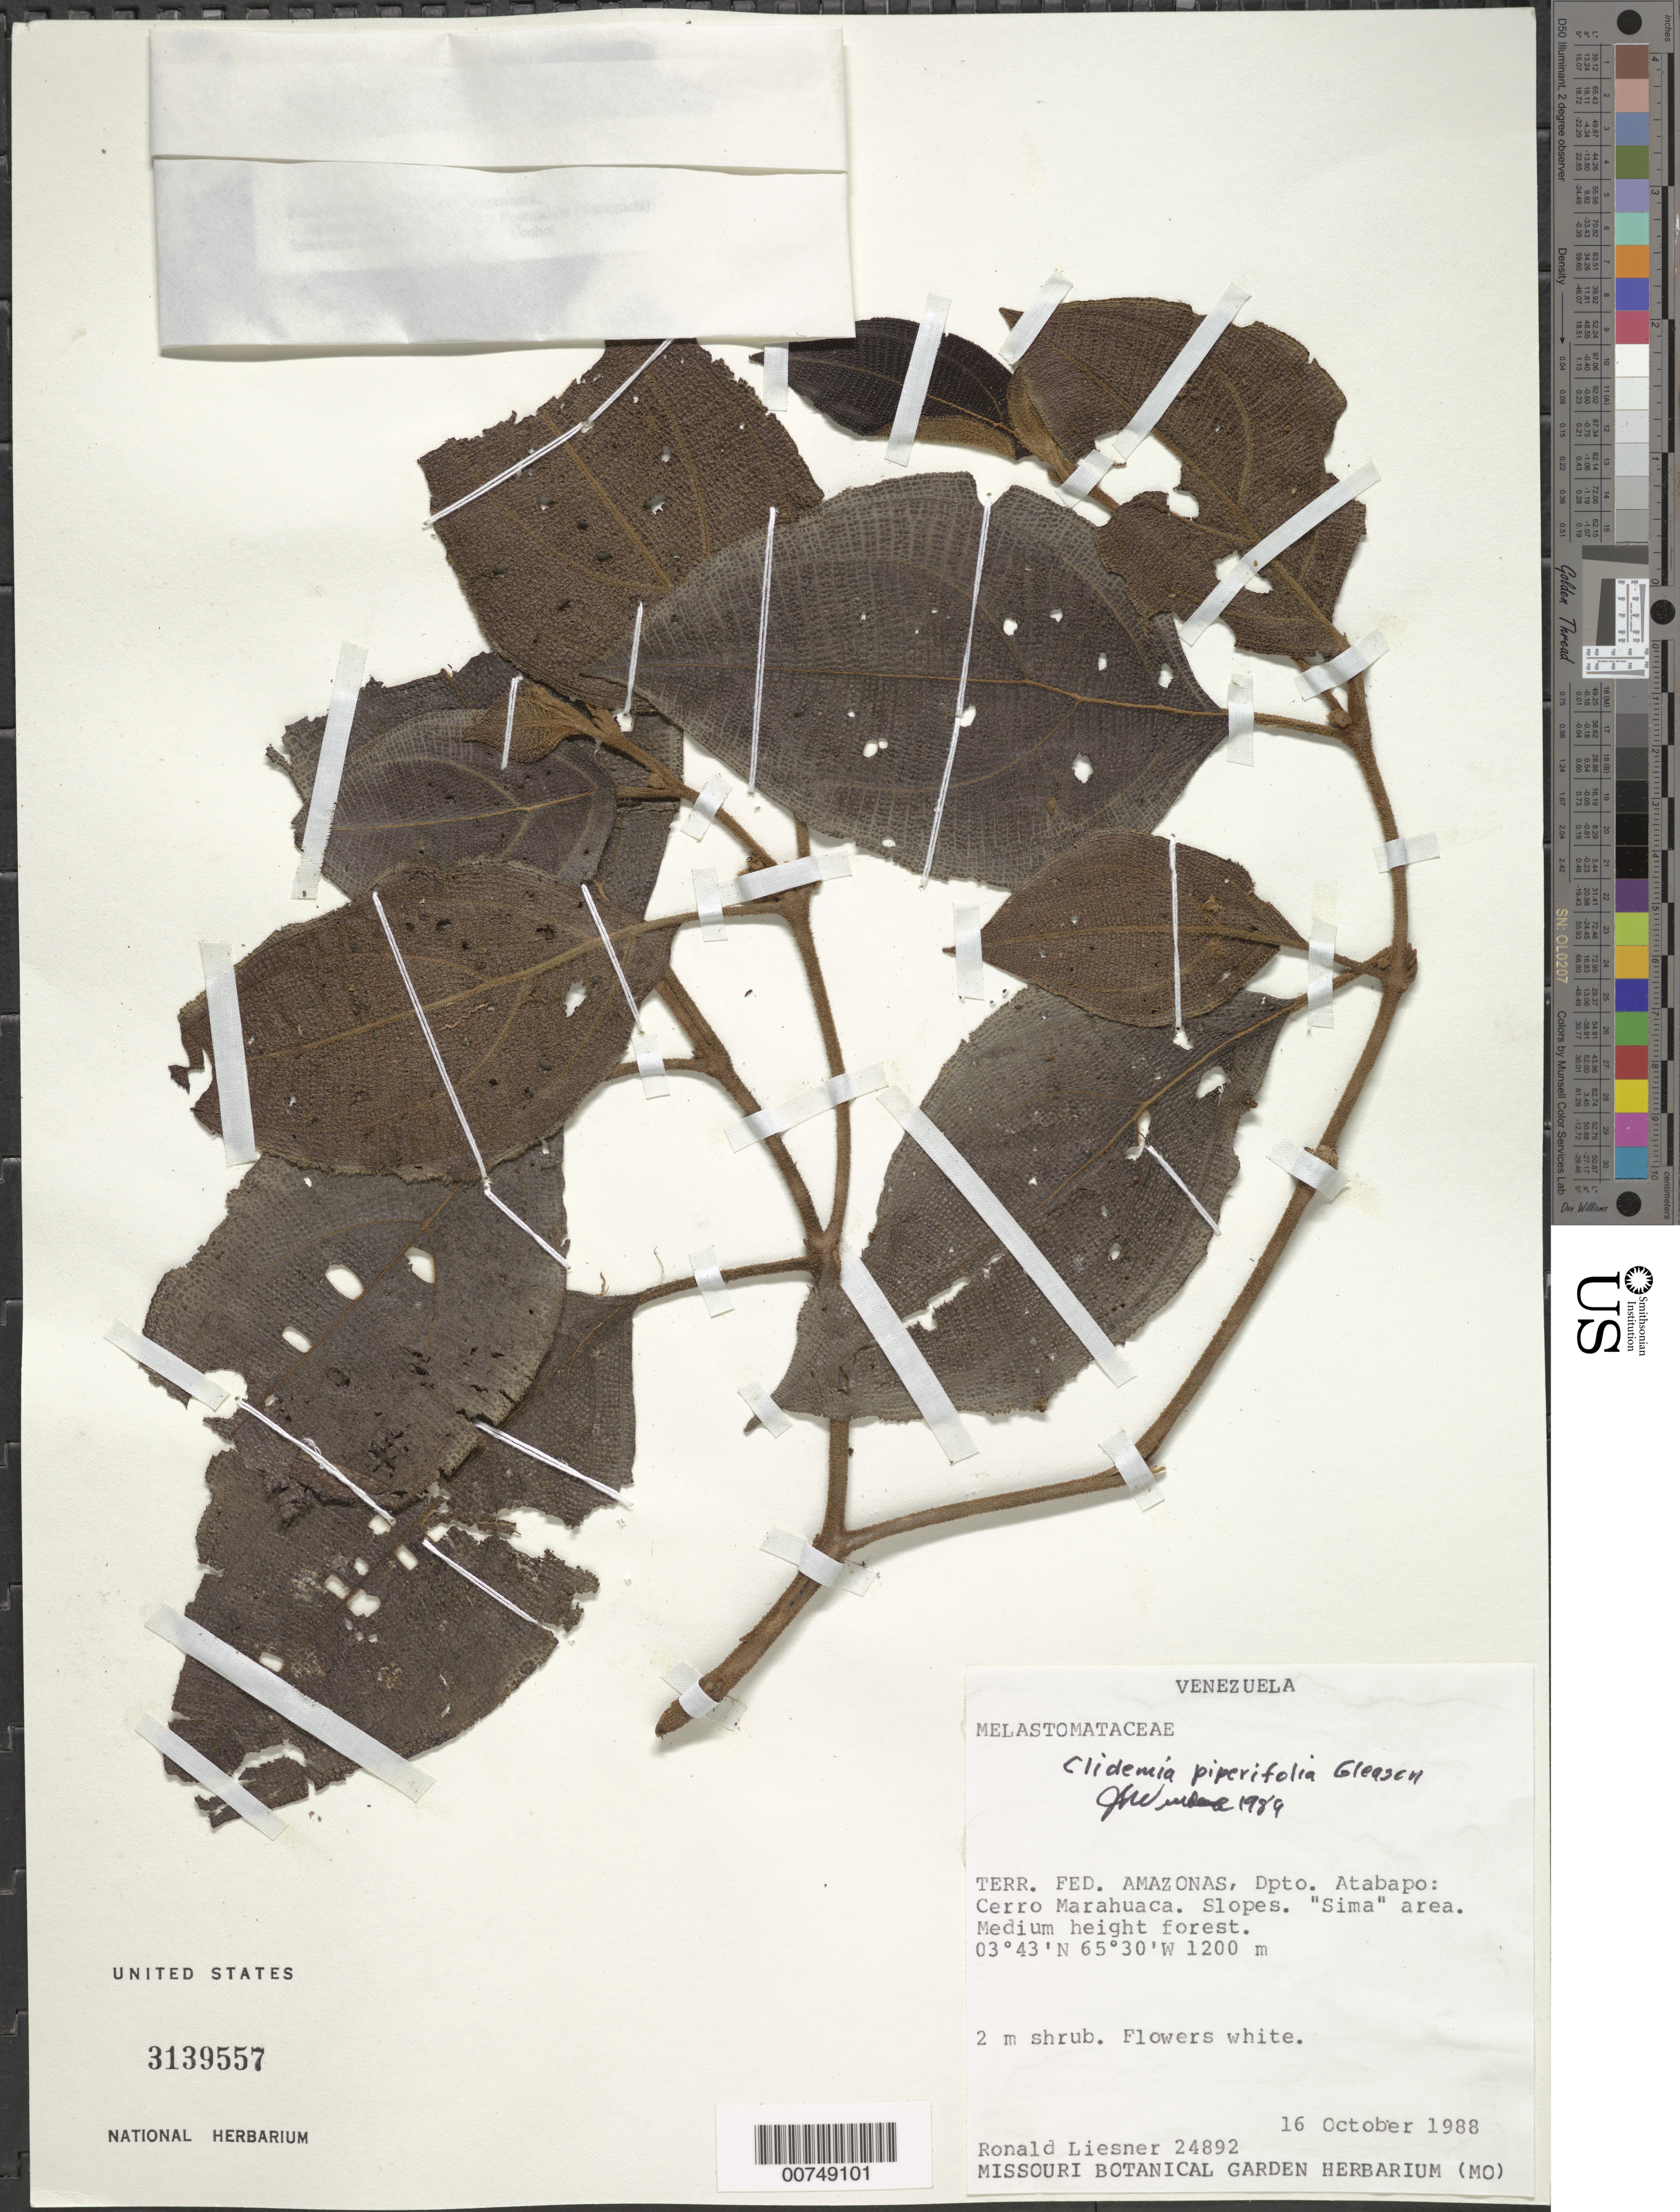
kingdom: Plantae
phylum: Tracheophyta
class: Magnoliopsida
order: Myrtales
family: Melastomataceae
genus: Clidemia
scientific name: Clidemia piperifolia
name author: Gleason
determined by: Wurdack, John J., (US), US (UNITED STATES)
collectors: R. L. Liesner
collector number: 24892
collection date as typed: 16-Oct-88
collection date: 1988-10-16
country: Venezuela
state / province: Amazonas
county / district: Atabapo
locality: Cerro Marahuaca, "Sima" area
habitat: Slopes; medium height forest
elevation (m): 1200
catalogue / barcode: US 3139557